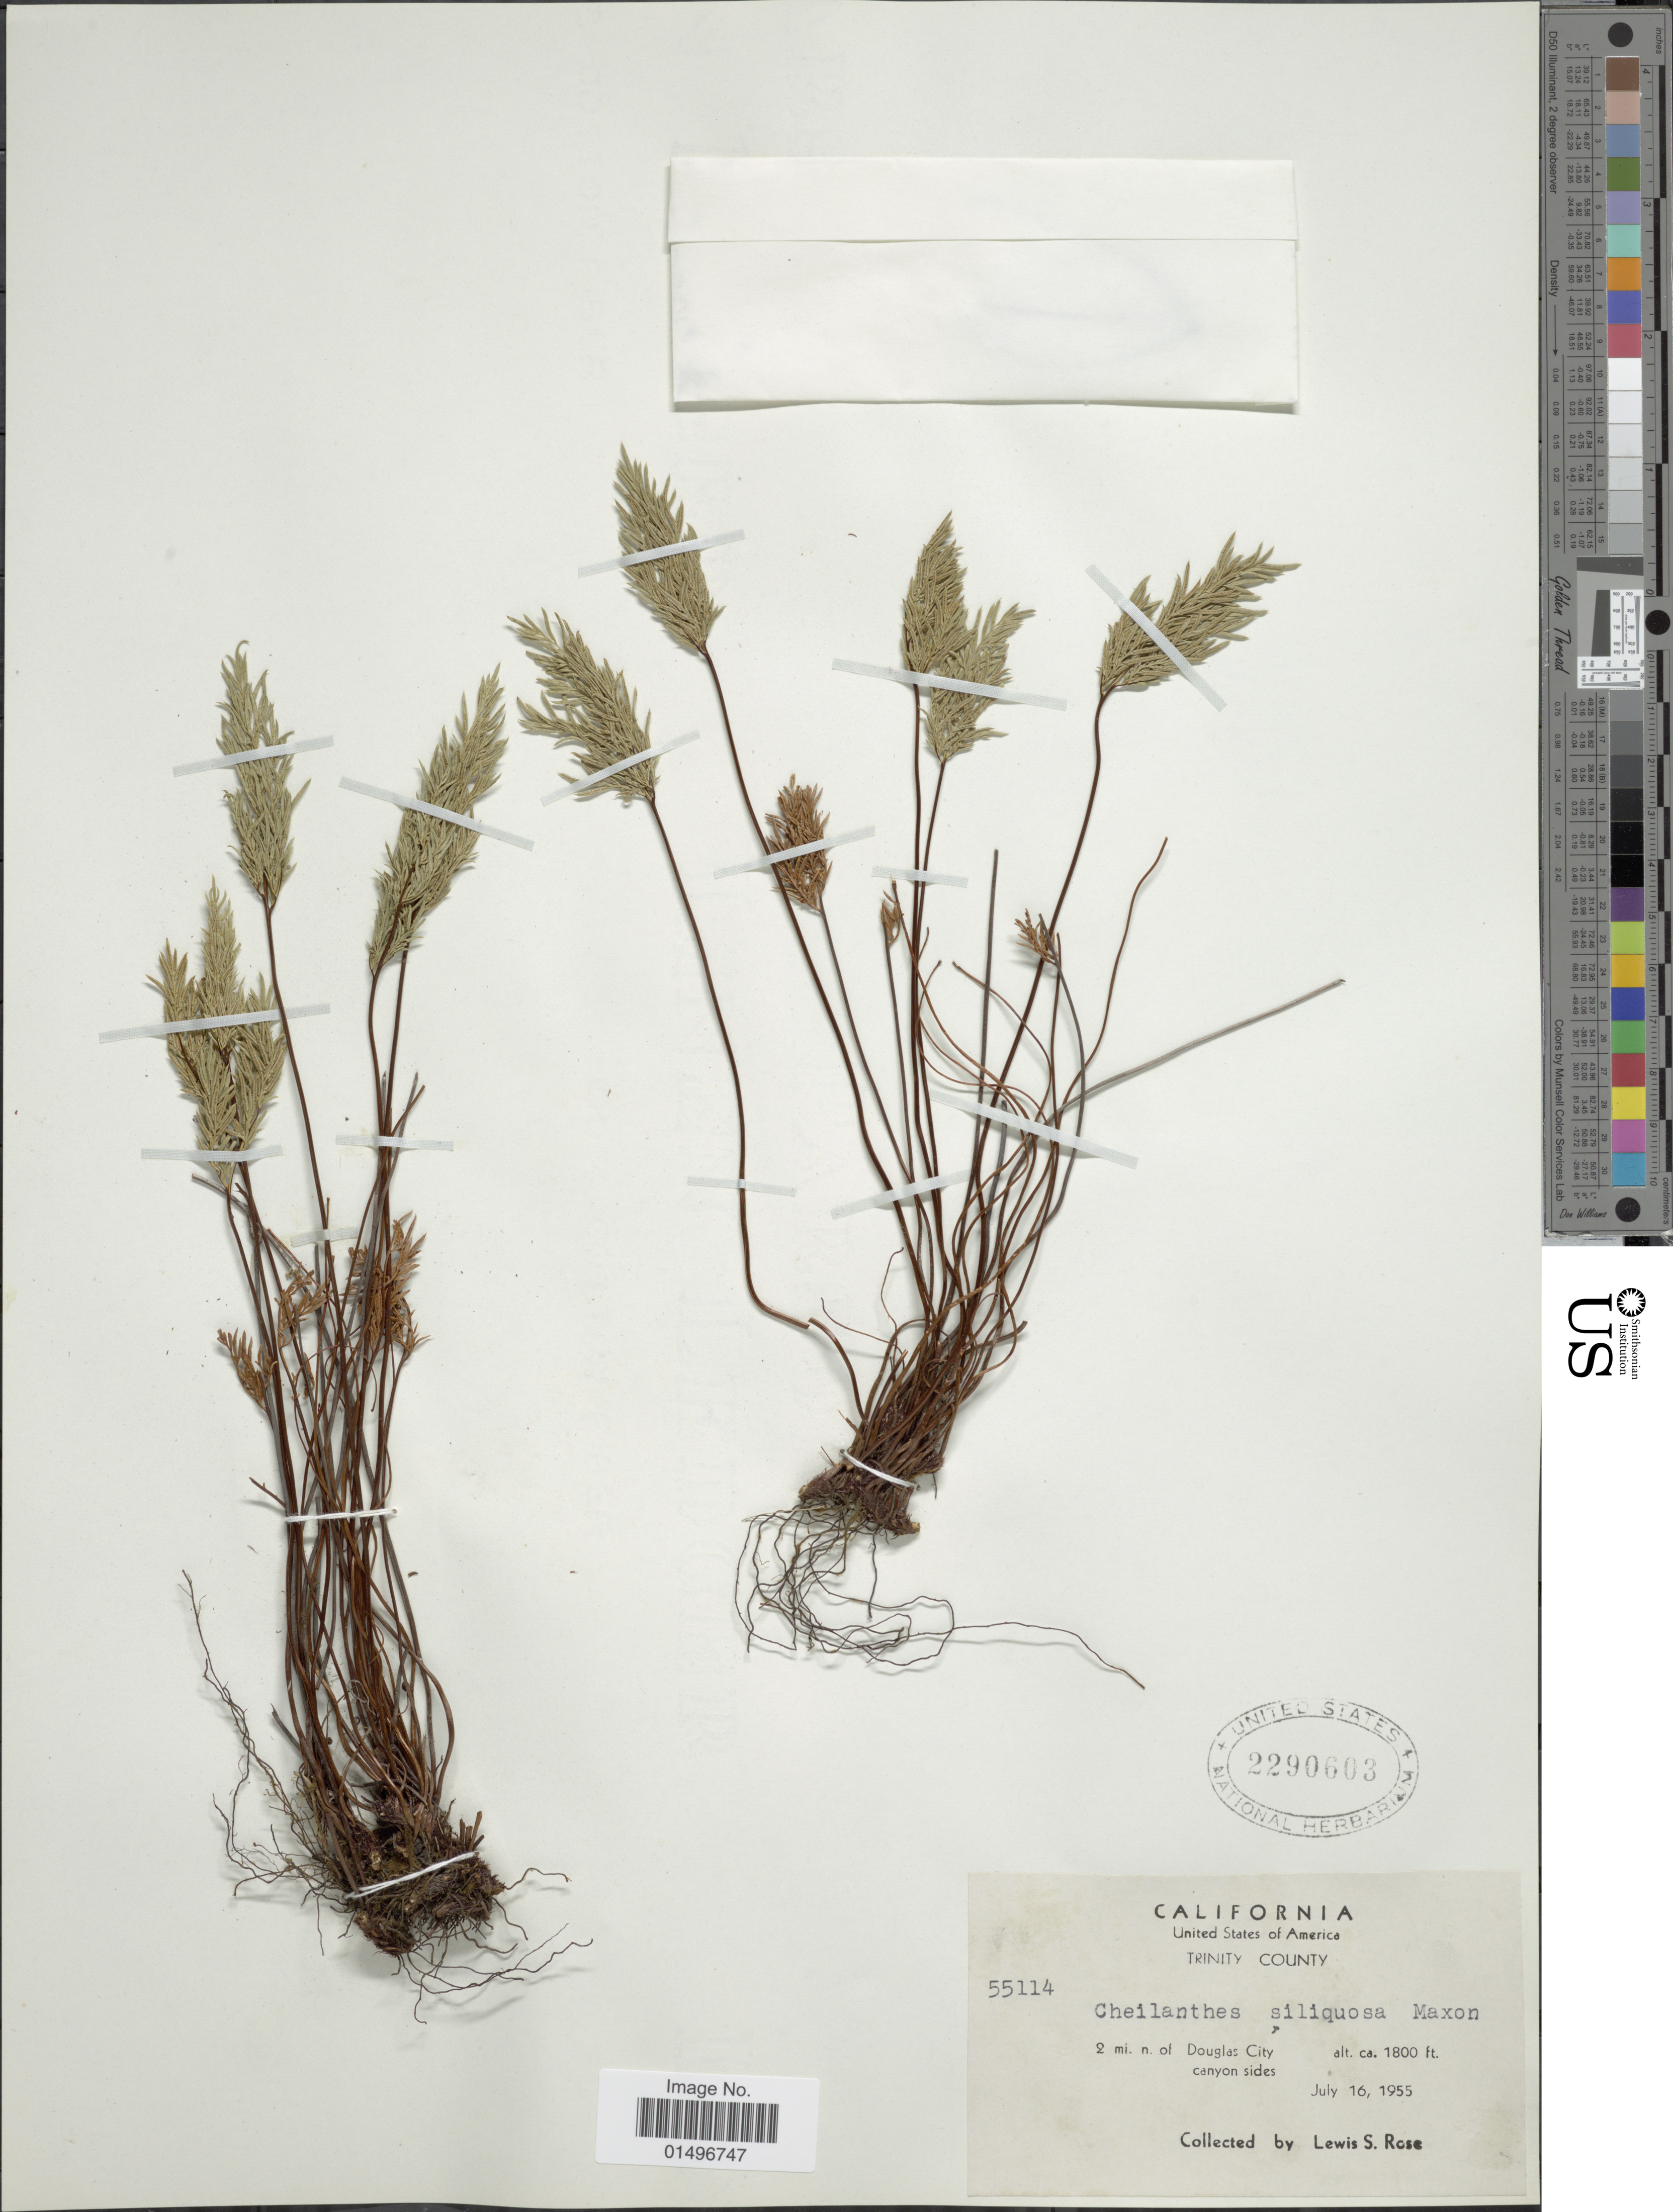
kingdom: Plantae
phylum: Tracheophyta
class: Polypodiopsida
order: Polypodiales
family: Pteridaceae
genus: Aspidotis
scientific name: Aspidotis densa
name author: (Brack.) Lellinger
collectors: L. S. Rose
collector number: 55114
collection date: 1955-07-16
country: United States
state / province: California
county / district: Trinity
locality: California, Trinity County, 2 mi. n. of Douglas City, canyon sides.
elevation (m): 549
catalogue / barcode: US 2290603